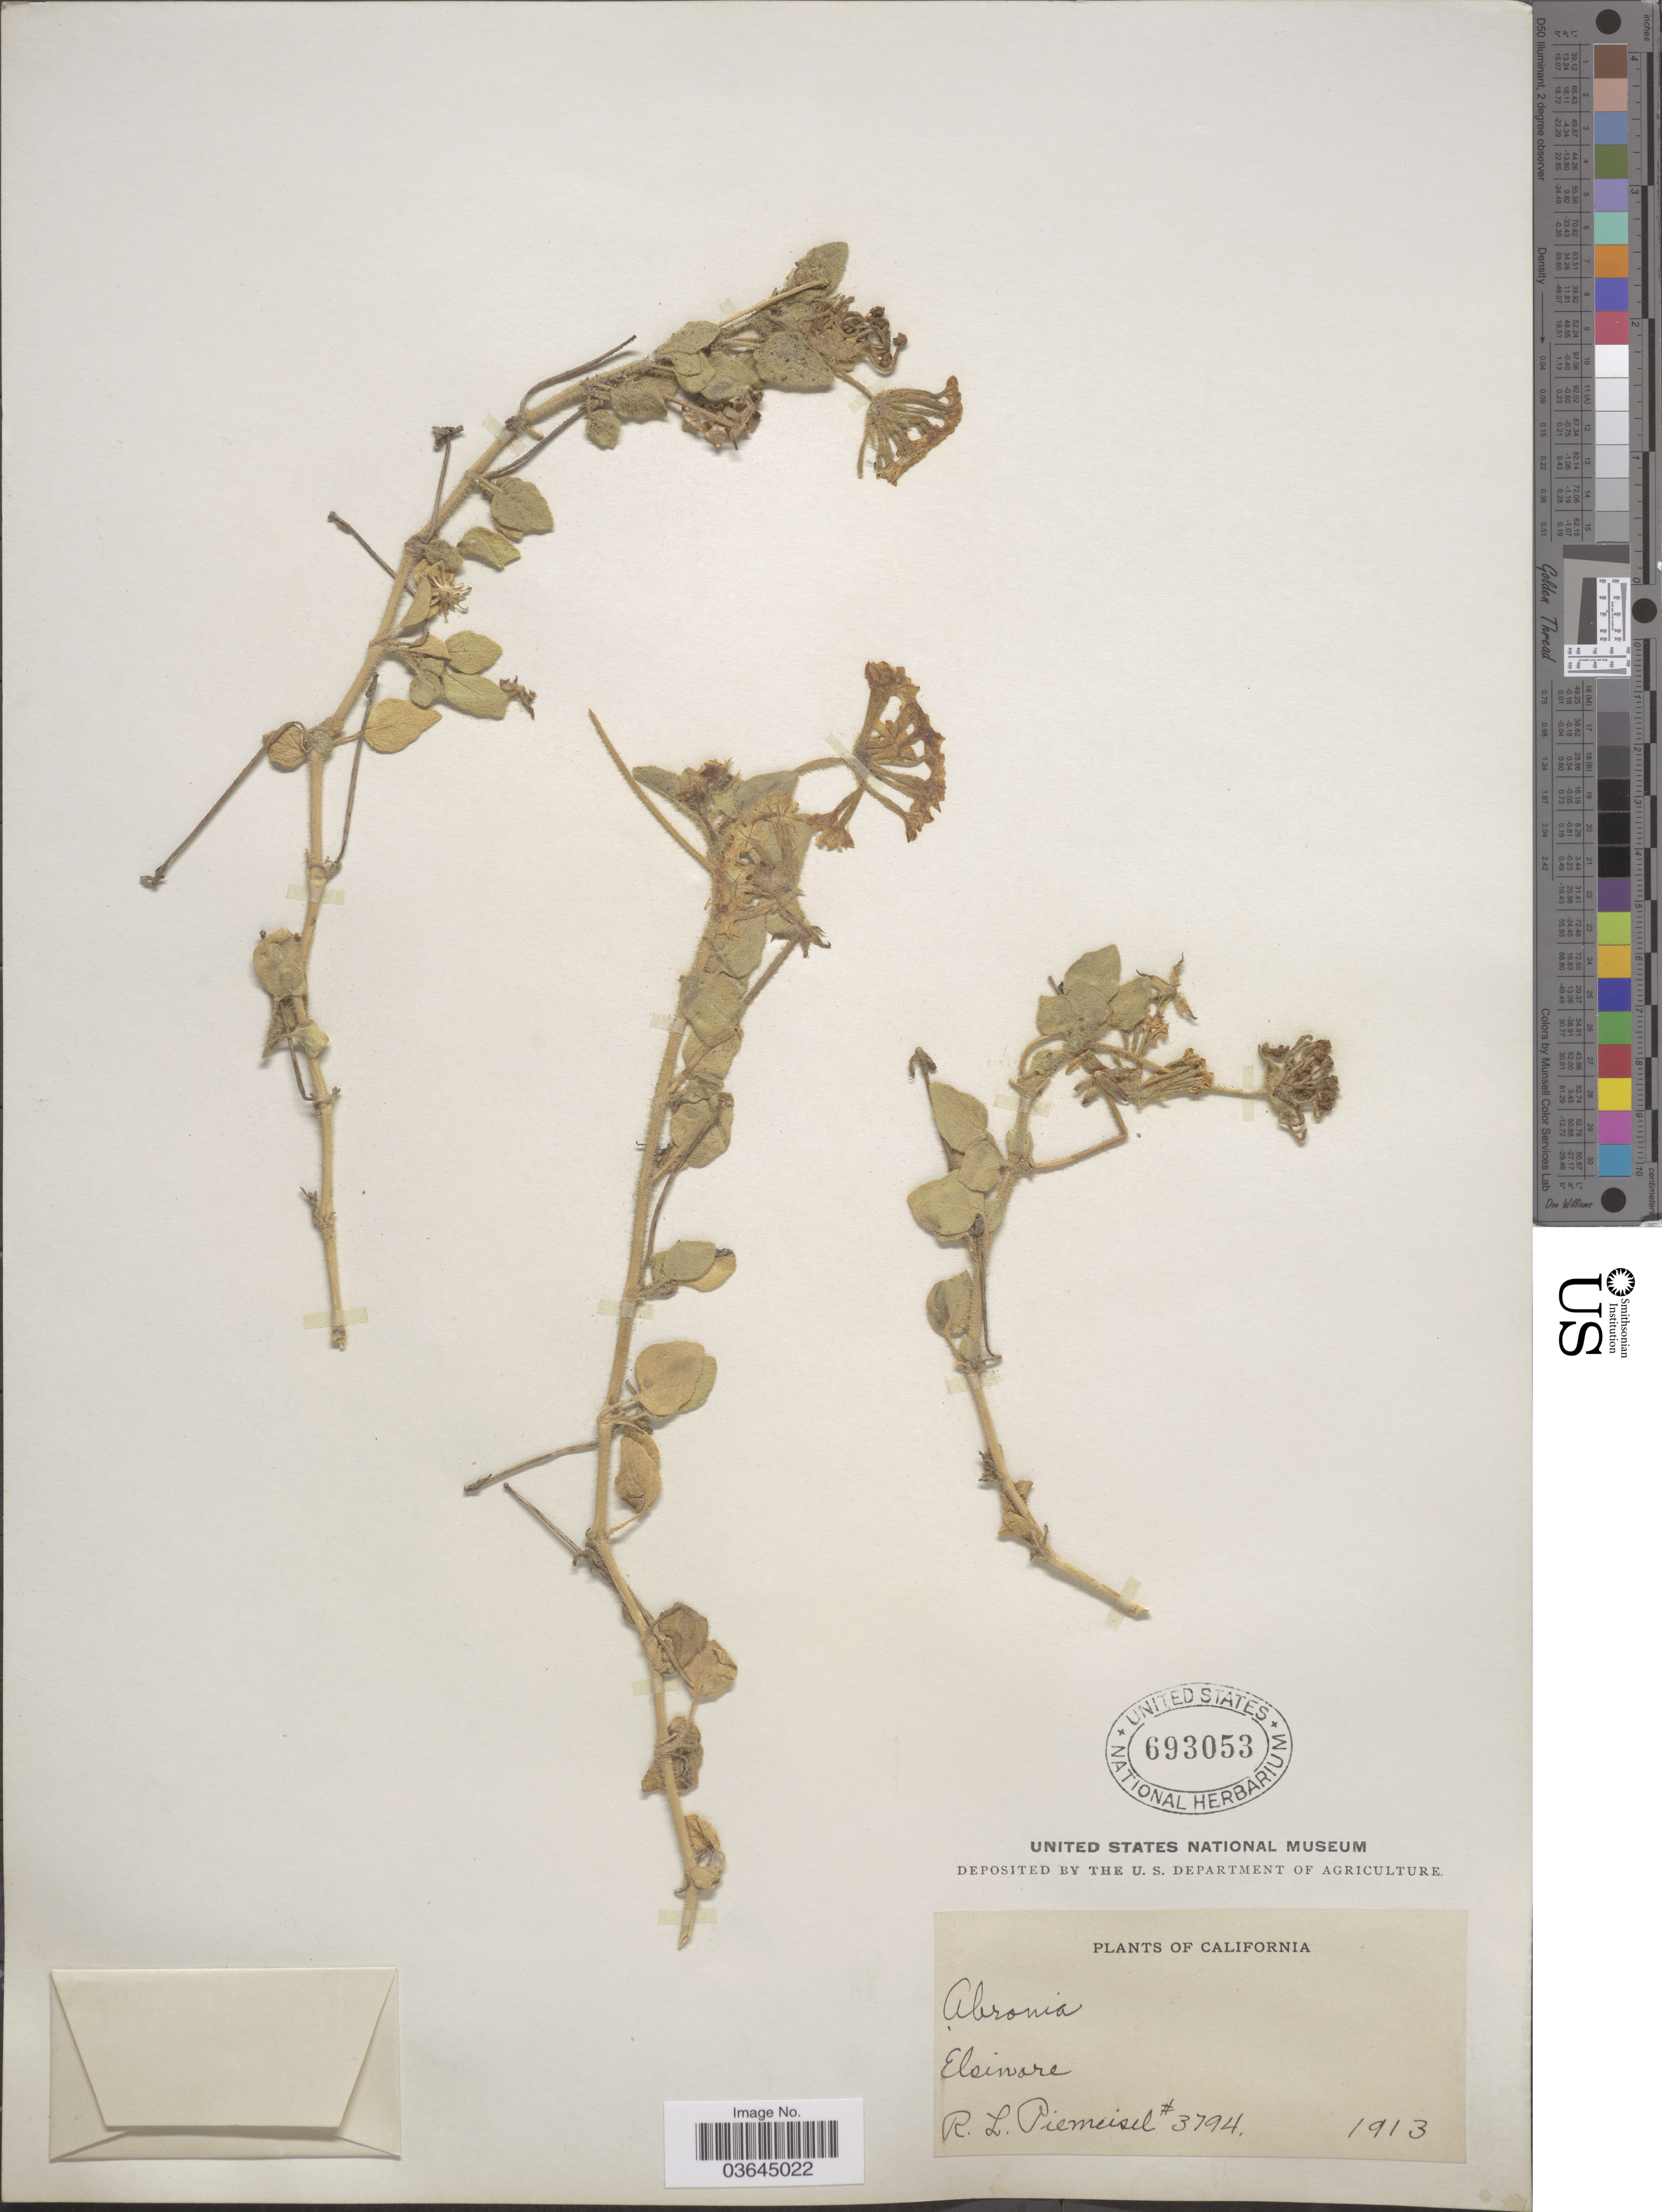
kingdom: Plantae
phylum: Tracheophyta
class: Magnoliopsida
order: Caryophyllales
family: Nyctaginaceae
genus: Abronia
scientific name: Abronia villosa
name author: S. Watson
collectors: R. L. Piemeisel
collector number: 3794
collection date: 1913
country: United States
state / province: California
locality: Elsinore.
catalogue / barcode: US 693053